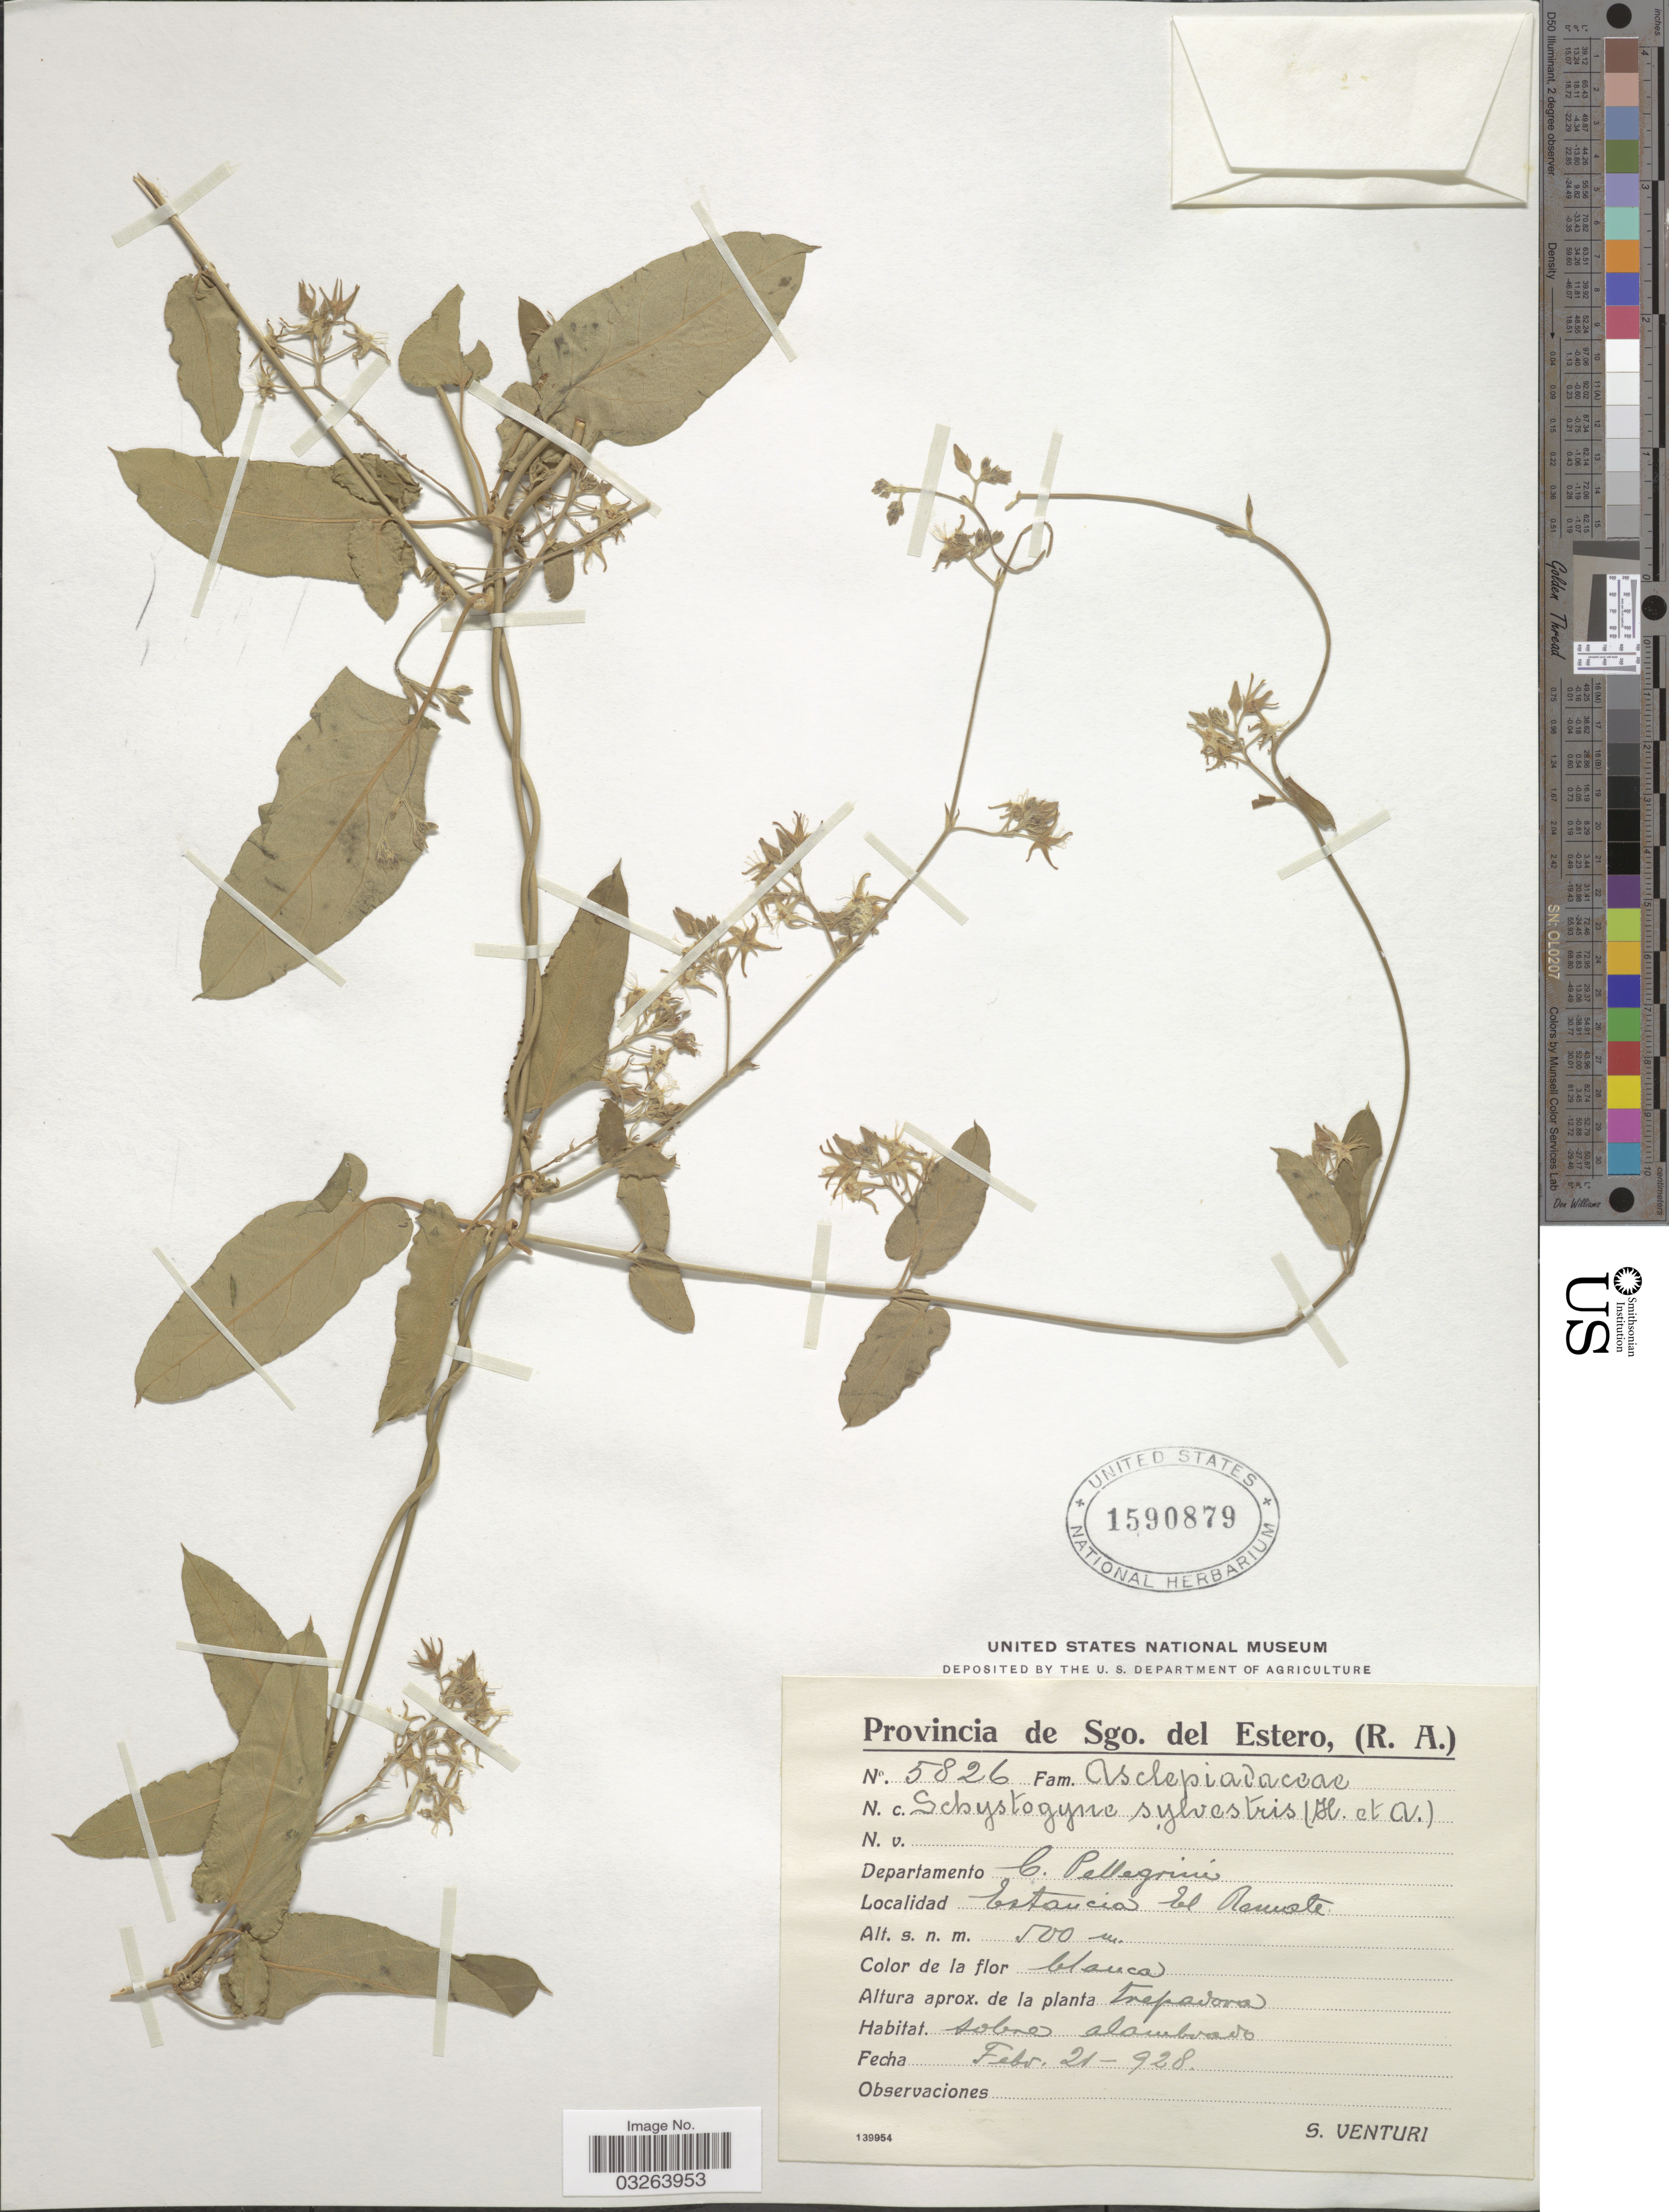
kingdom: Plantae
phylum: Tracheophyta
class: Magnoliopsida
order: Gentianales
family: Apocynaceae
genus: Schistogyne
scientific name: Schistogyne sylvestris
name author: Hook. & Arn.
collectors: S. Venturi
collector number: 5826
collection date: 1928-02-21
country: Argentina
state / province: Santiago del Estero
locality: Provincia de Sgo. del Estero, (R. A.) Departamento C. Pellegrini. Estancia el Remate.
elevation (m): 500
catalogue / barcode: US 1590879